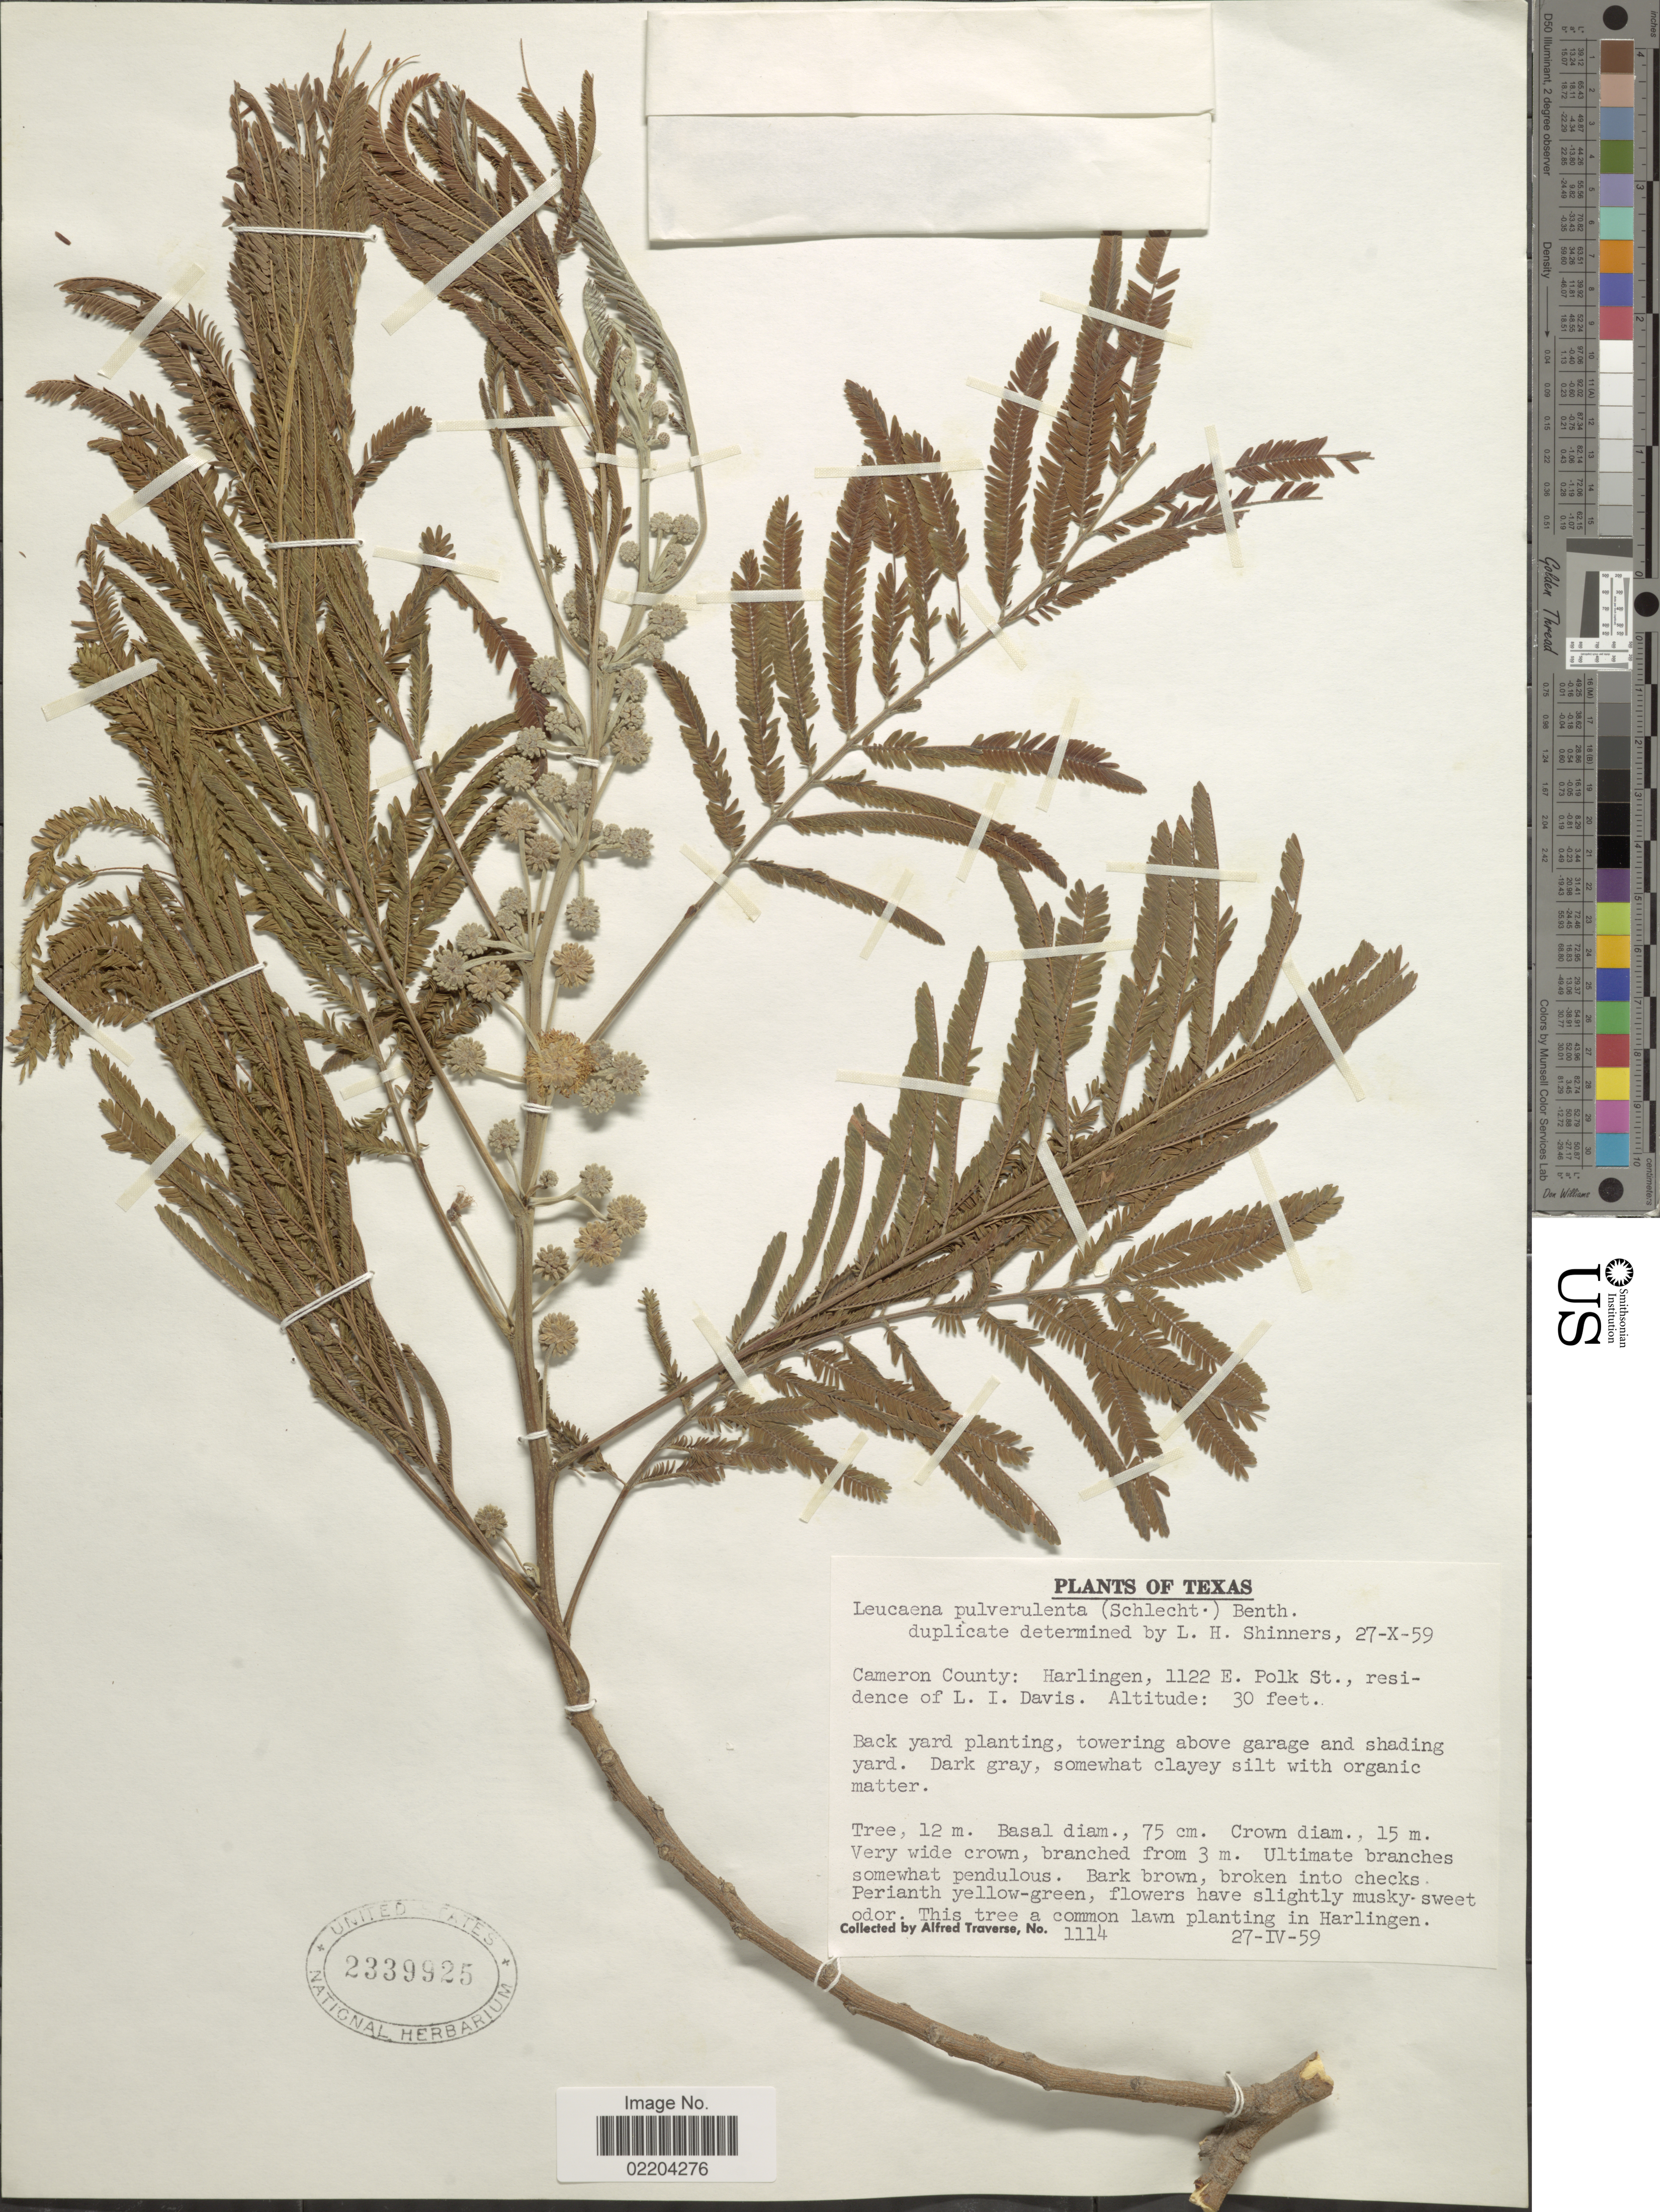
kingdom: Plantae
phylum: Tracheophyta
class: Magnoliopsida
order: Fabales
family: Fabaceae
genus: Leucaena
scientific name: Leucaena pulverulenta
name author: (Schltdl.) Benth.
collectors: A. Traverse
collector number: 1114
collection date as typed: Transcribed d/m/y: 27/4/59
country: United States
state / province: Texas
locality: Texas, Cameron County: Harlingen, 1122 E. Polk St., residenceof L. I. Davis.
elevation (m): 9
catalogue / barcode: US 2339925